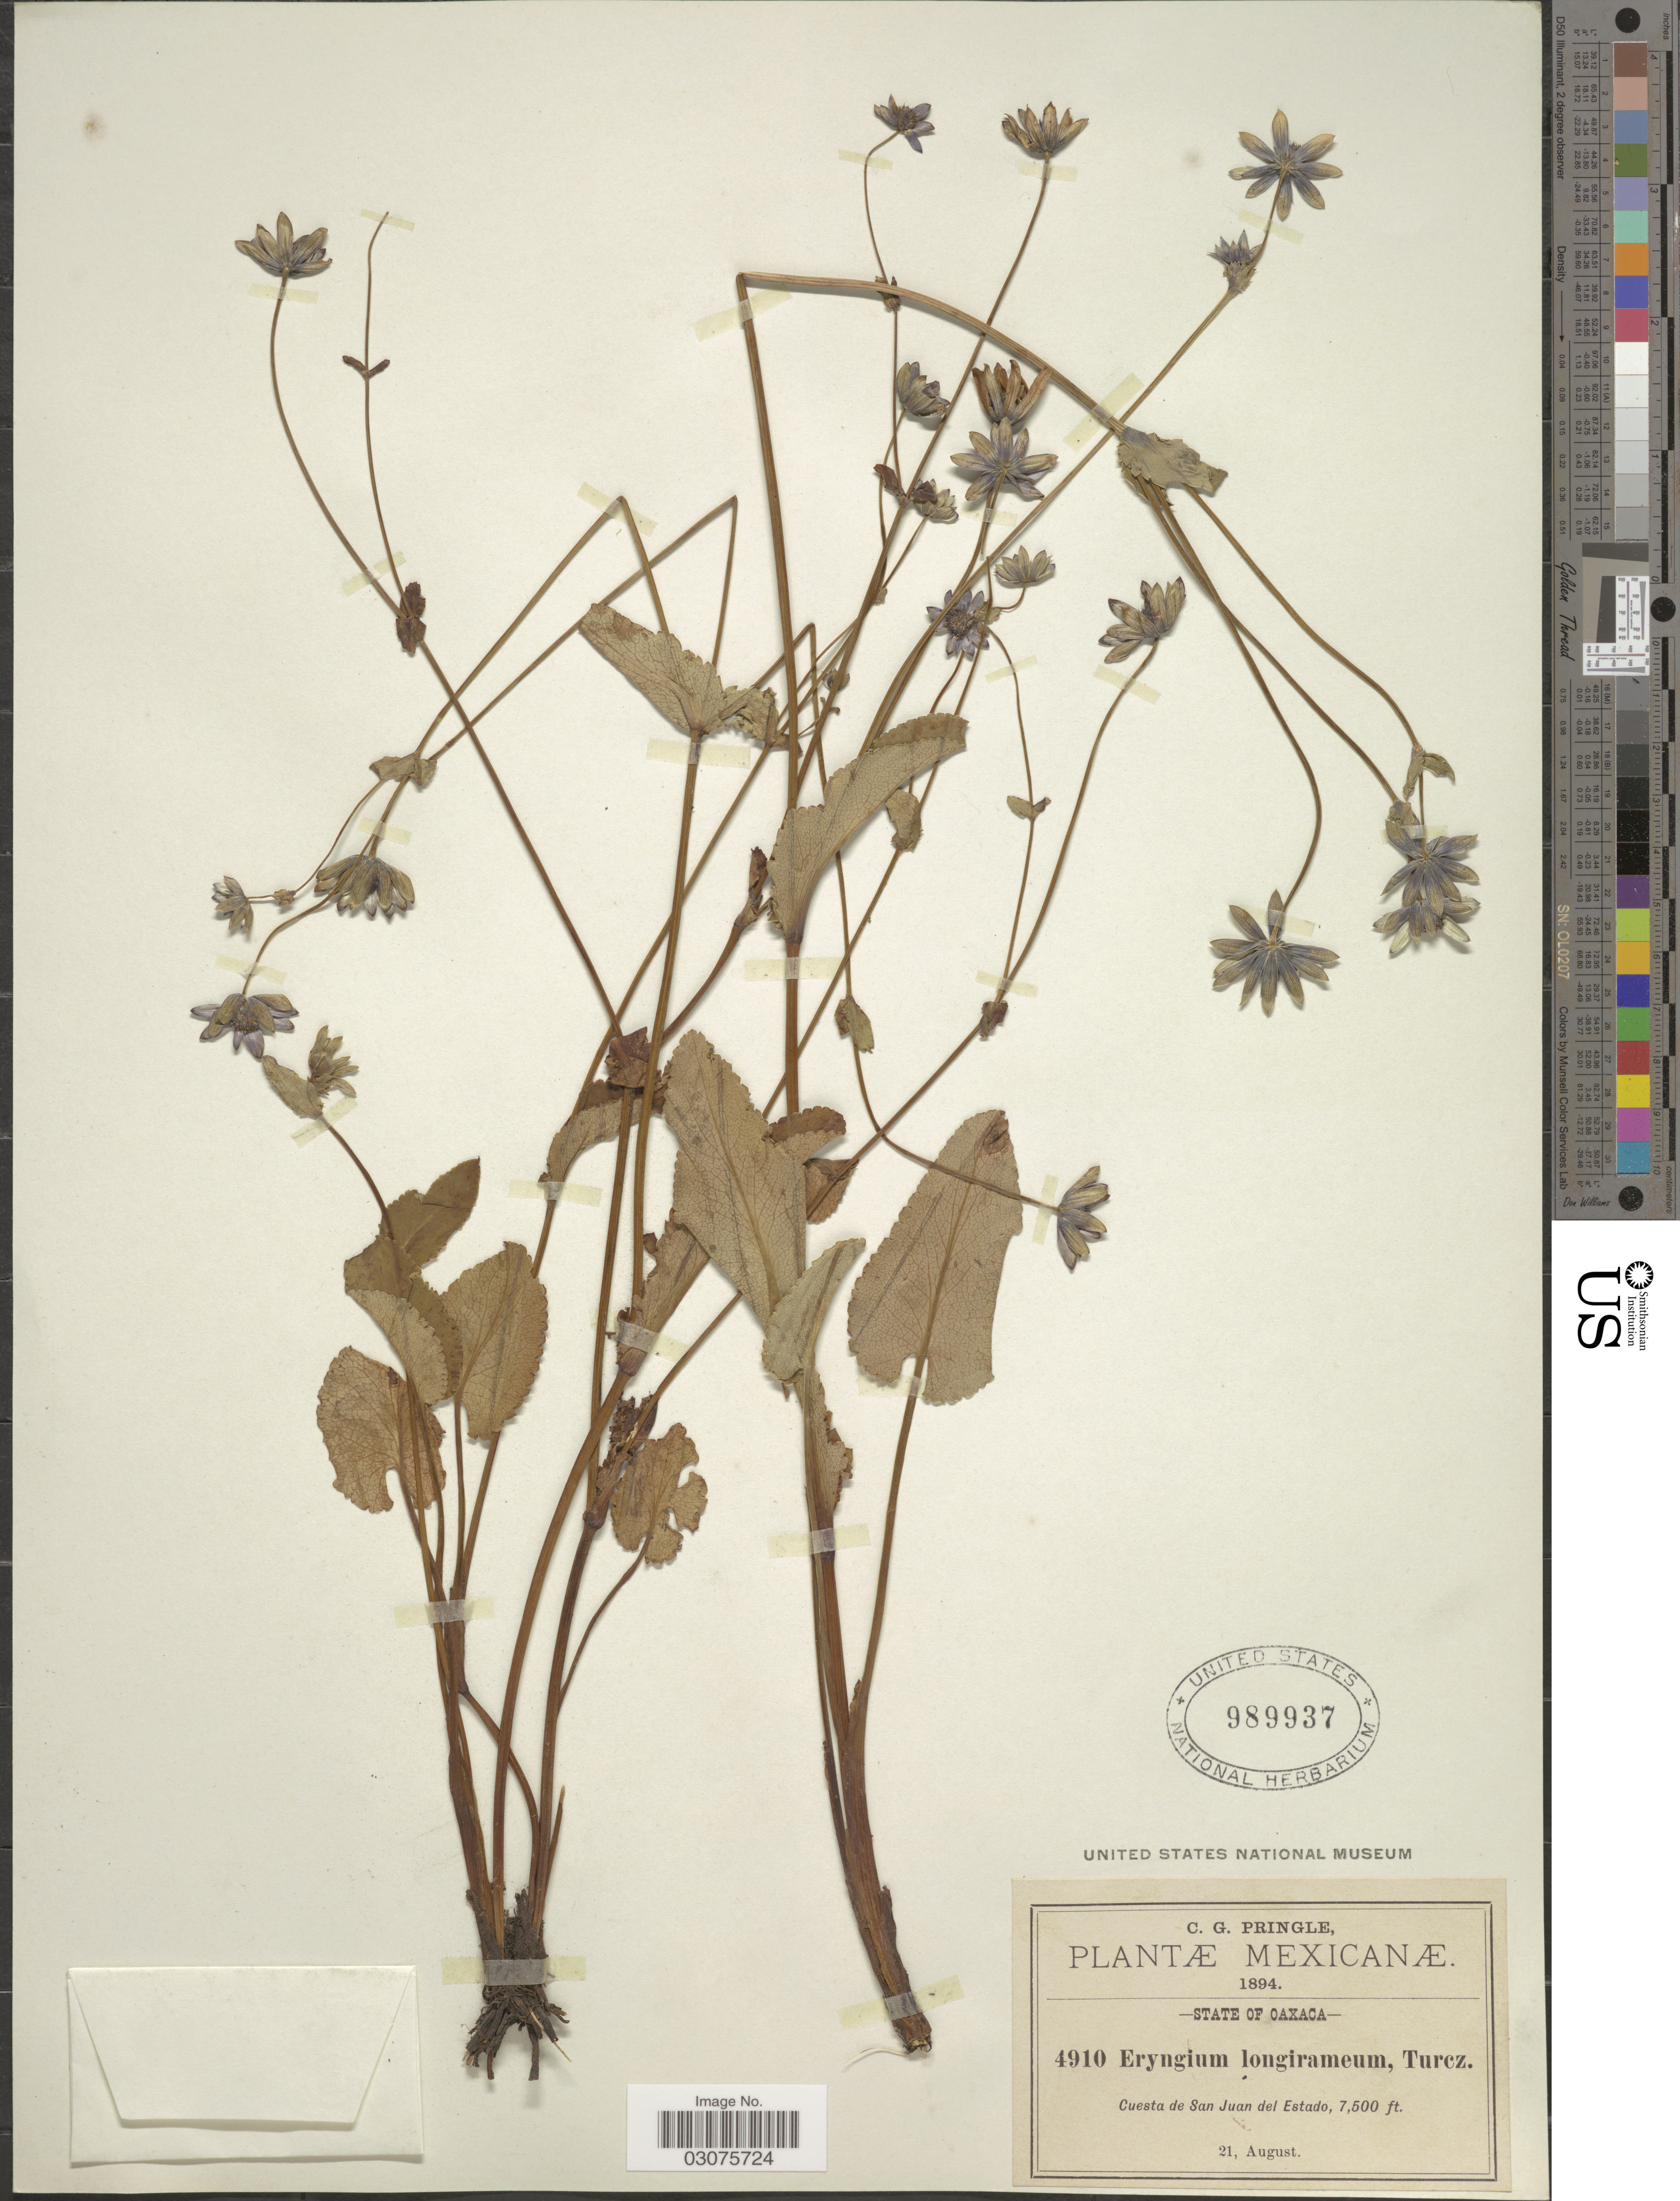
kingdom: Plantae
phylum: Tracheophyta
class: Magnoliopsida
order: Apiales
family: Apiaceae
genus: Eryngium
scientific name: Eryngium gracile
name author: F. Delaroche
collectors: C. G. Pringle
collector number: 4910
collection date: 1894-08-21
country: Mexico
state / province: Oaxaca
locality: Cuesta de San Juan del Estado.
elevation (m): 2286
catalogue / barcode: US 989937